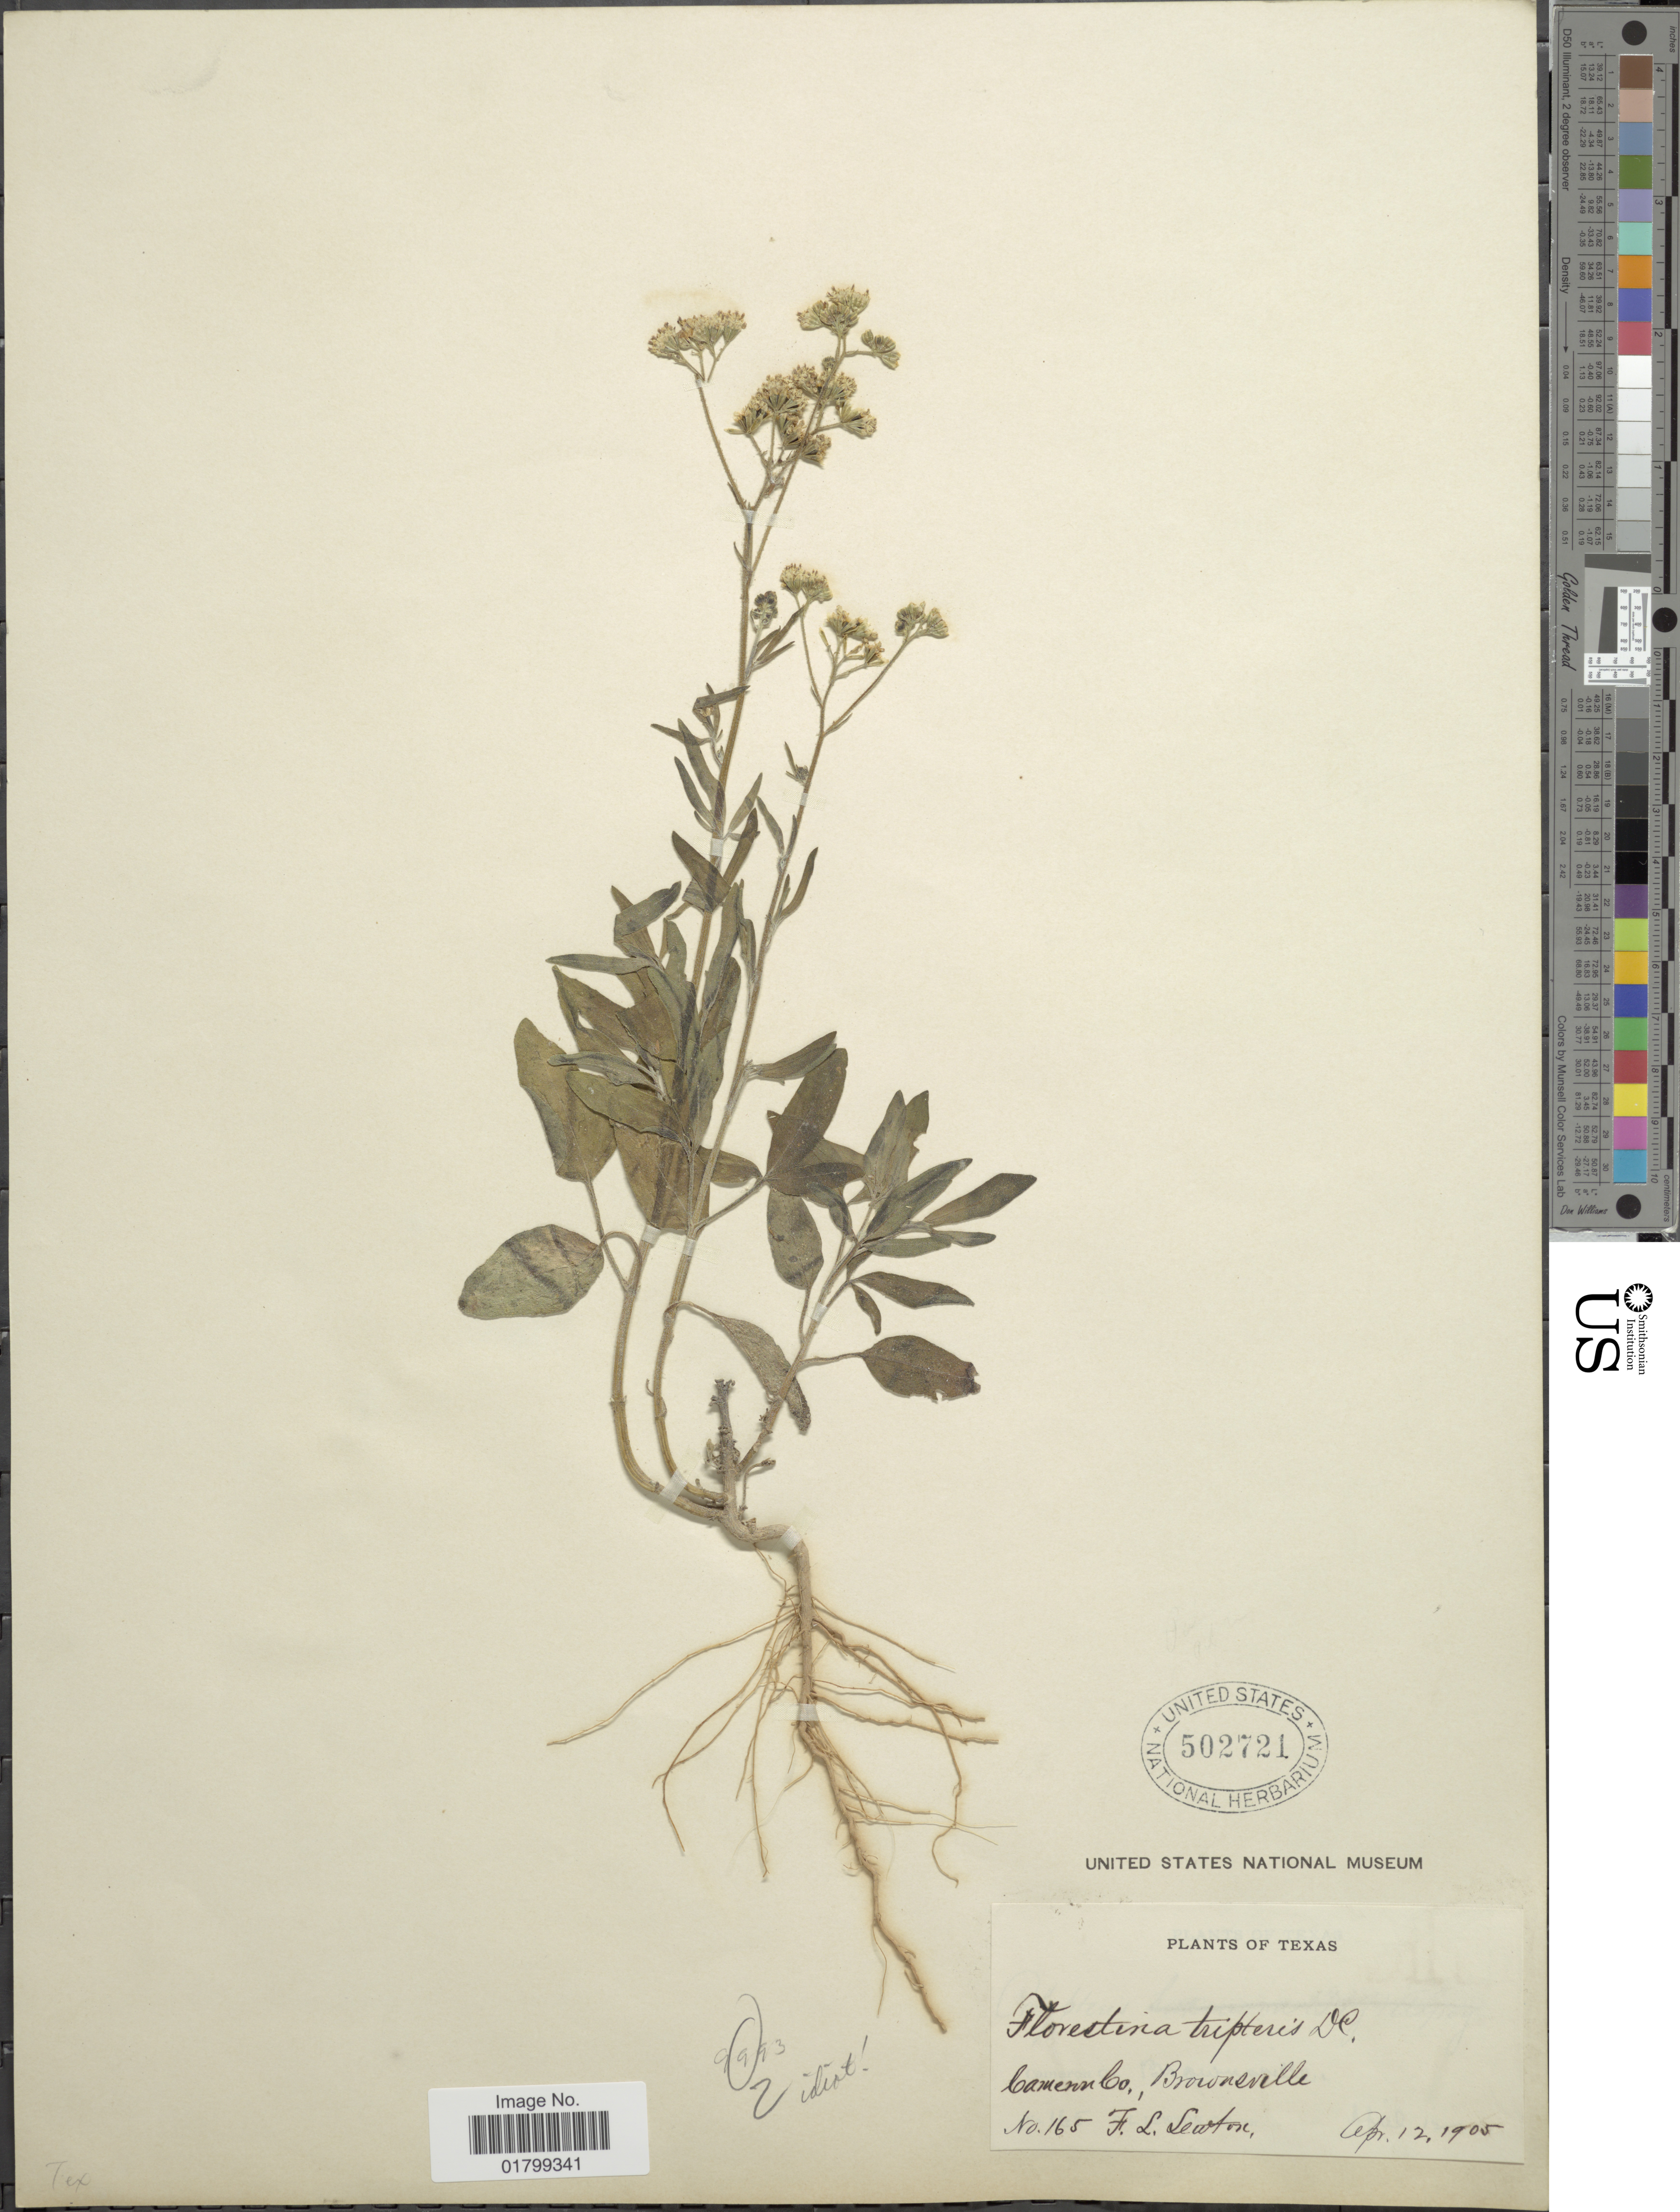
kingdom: Plantae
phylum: Tracheophyta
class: Magnoliopsida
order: Asterales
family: Asteraceae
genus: Florestina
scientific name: Florestina tripteris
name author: DC.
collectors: F. L. Lewton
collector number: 165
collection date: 1905-04-12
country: United States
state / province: Texas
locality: Cameron Co., Brownsville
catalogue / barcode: US 502721